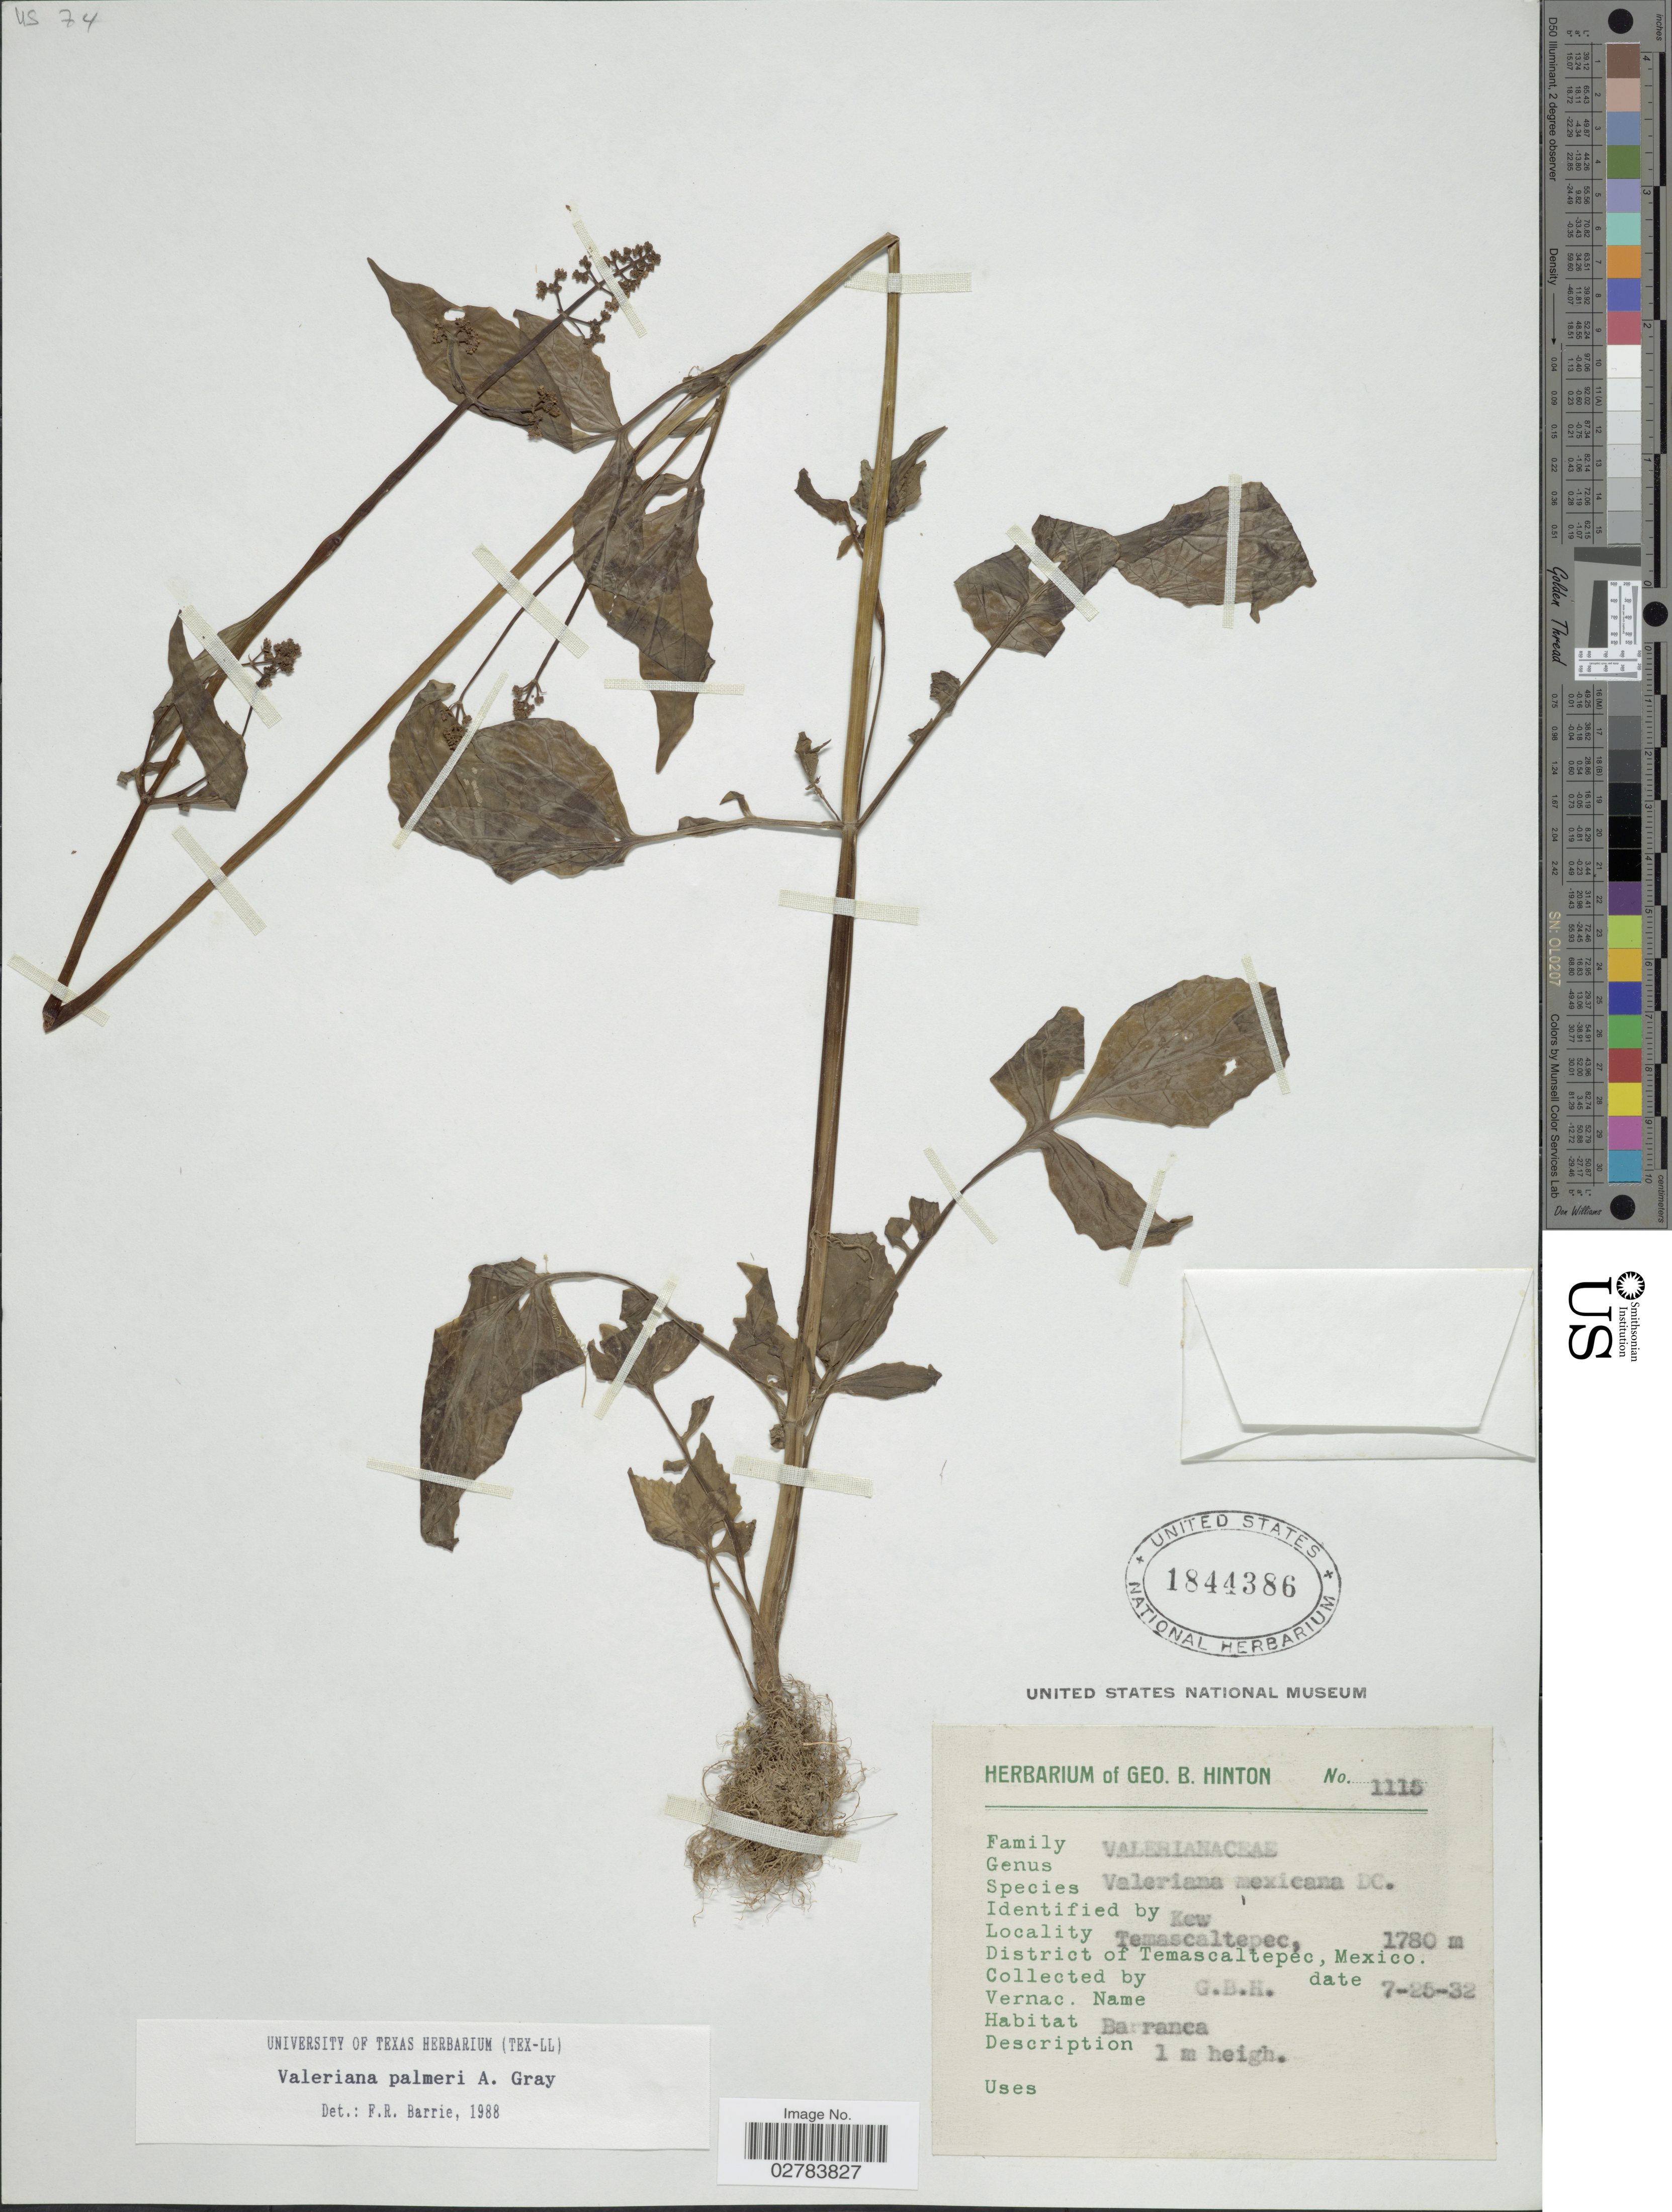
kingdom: Plantae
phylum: Tracheophyta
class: Magnoliopsida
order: Dipsacales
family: Caprifoliaceae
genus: Valeriana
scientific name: Valeriana palmeri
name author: A. Gray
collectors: G. B. Hinton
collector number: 1115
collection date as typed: Transcribed d/m/y: 25/7/32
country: Mexico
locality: Temascaltepec, District of Temascaltepec.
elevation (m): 1780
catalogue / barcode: US 1844386